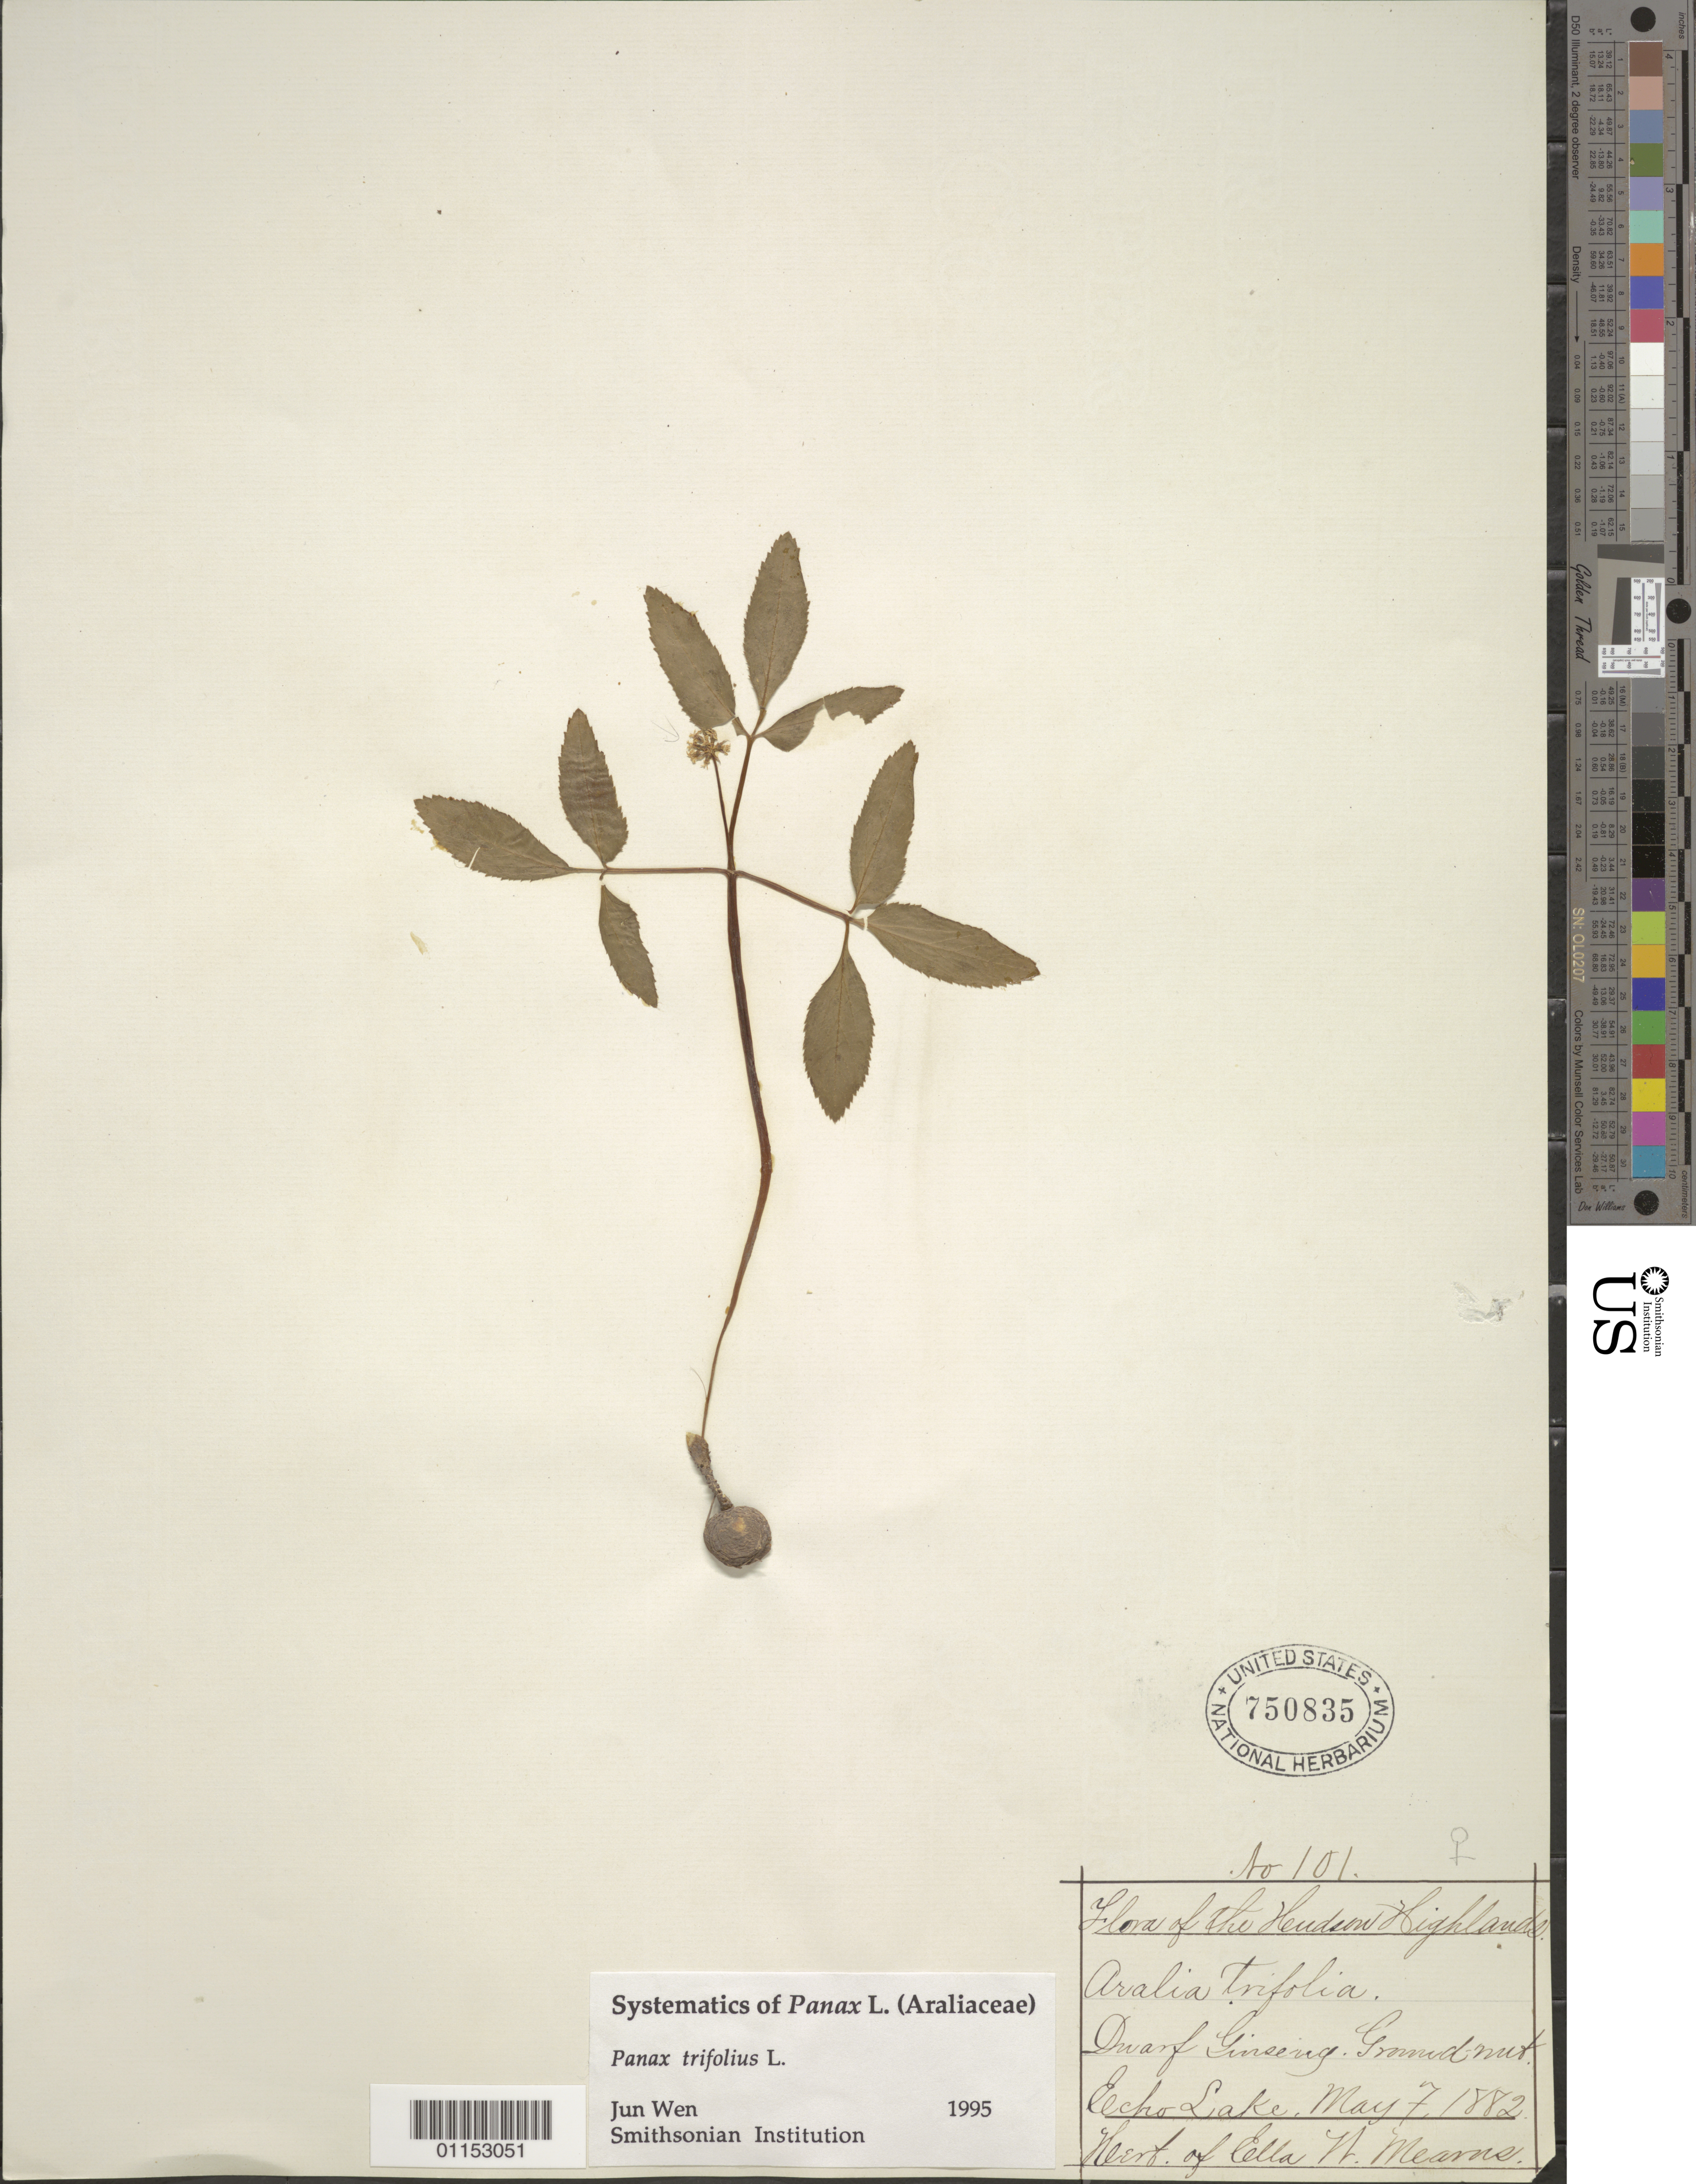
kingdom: Plantae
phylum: Tracheophyta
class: Magnoliopsida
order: Apiales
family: Araliaceae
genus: Panax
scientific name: Panax trifolius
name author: L.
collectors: E. A. Mearns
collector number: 101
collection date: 1882-05-07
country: Canada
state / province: Ontario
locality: Echo Lake.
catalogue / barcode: US 750835